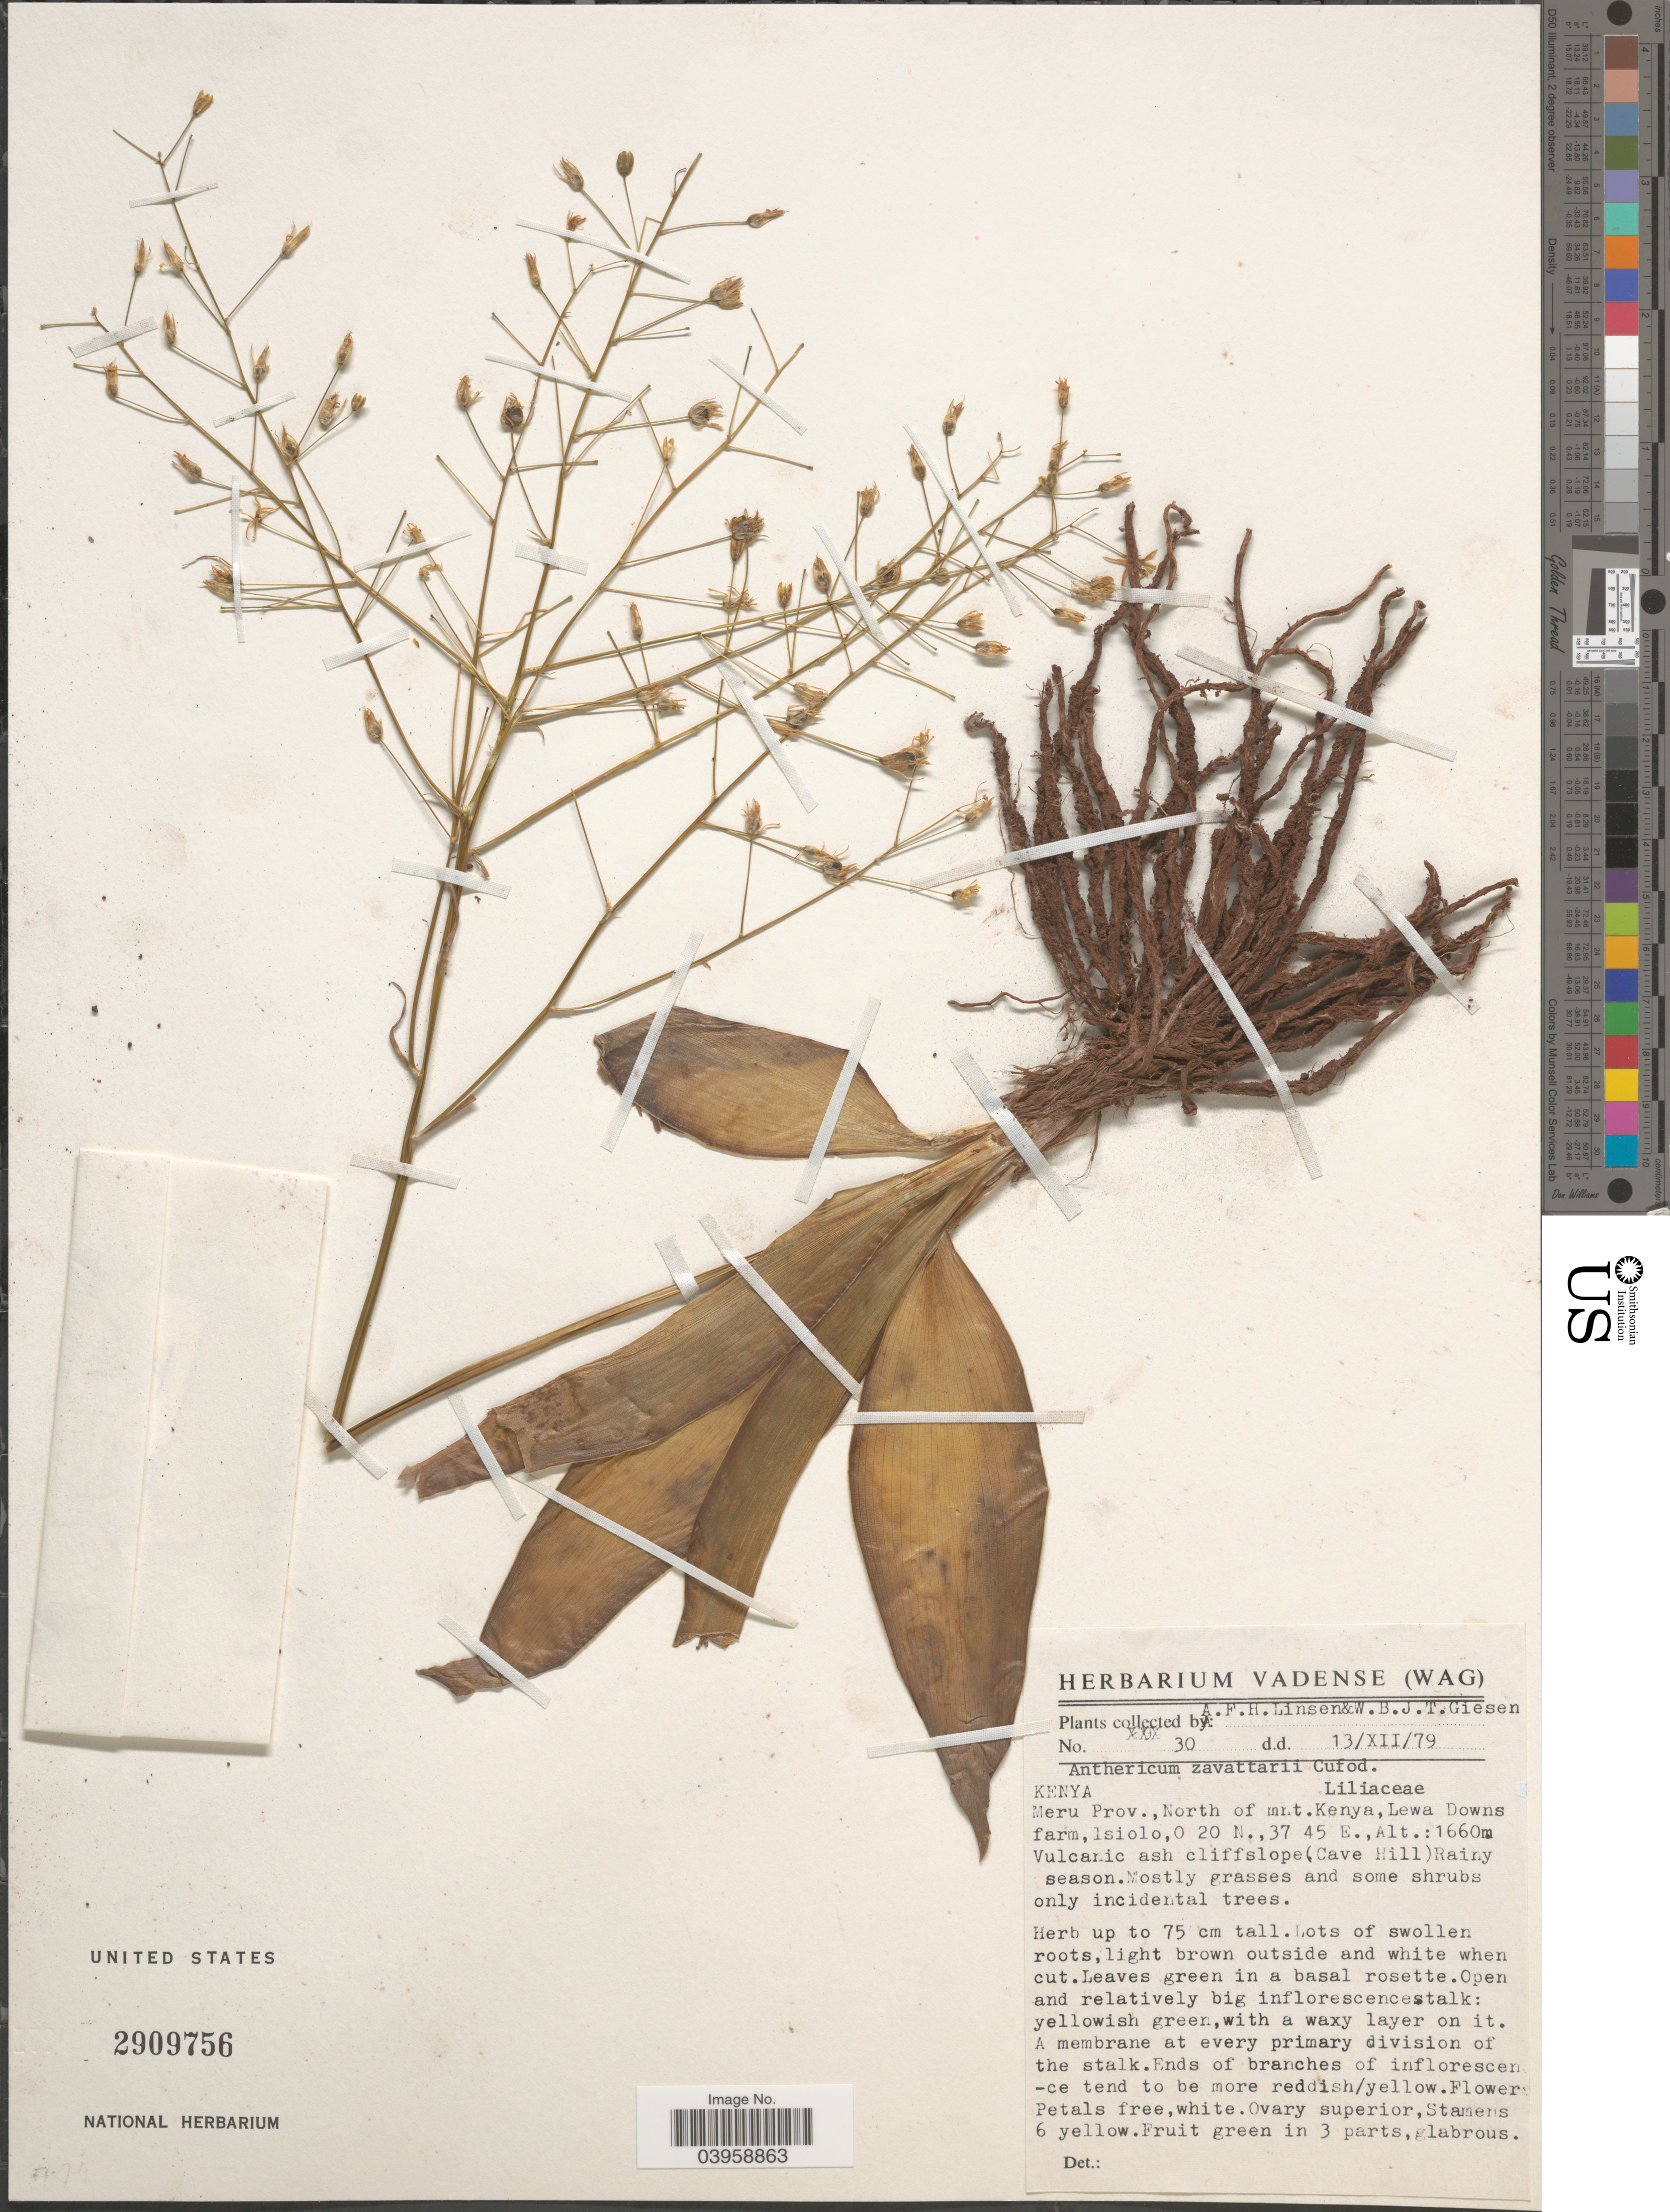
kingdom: Plantae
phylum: Tracheophyta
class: Liliopsida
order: Asparagales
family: Asparagaceae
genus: Anthericum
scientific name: Anthericum zavattarii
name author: Cufod.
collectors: A. Linsen & W. Giesen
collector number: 30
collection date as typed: Transcribed d/m/y: 13/12/79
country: Kenya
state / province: Meru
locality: Meru Prov., North of mnt. Kenya, Lewa Downs farm, Isiolo.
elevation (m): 1660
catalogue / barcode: US 2909756